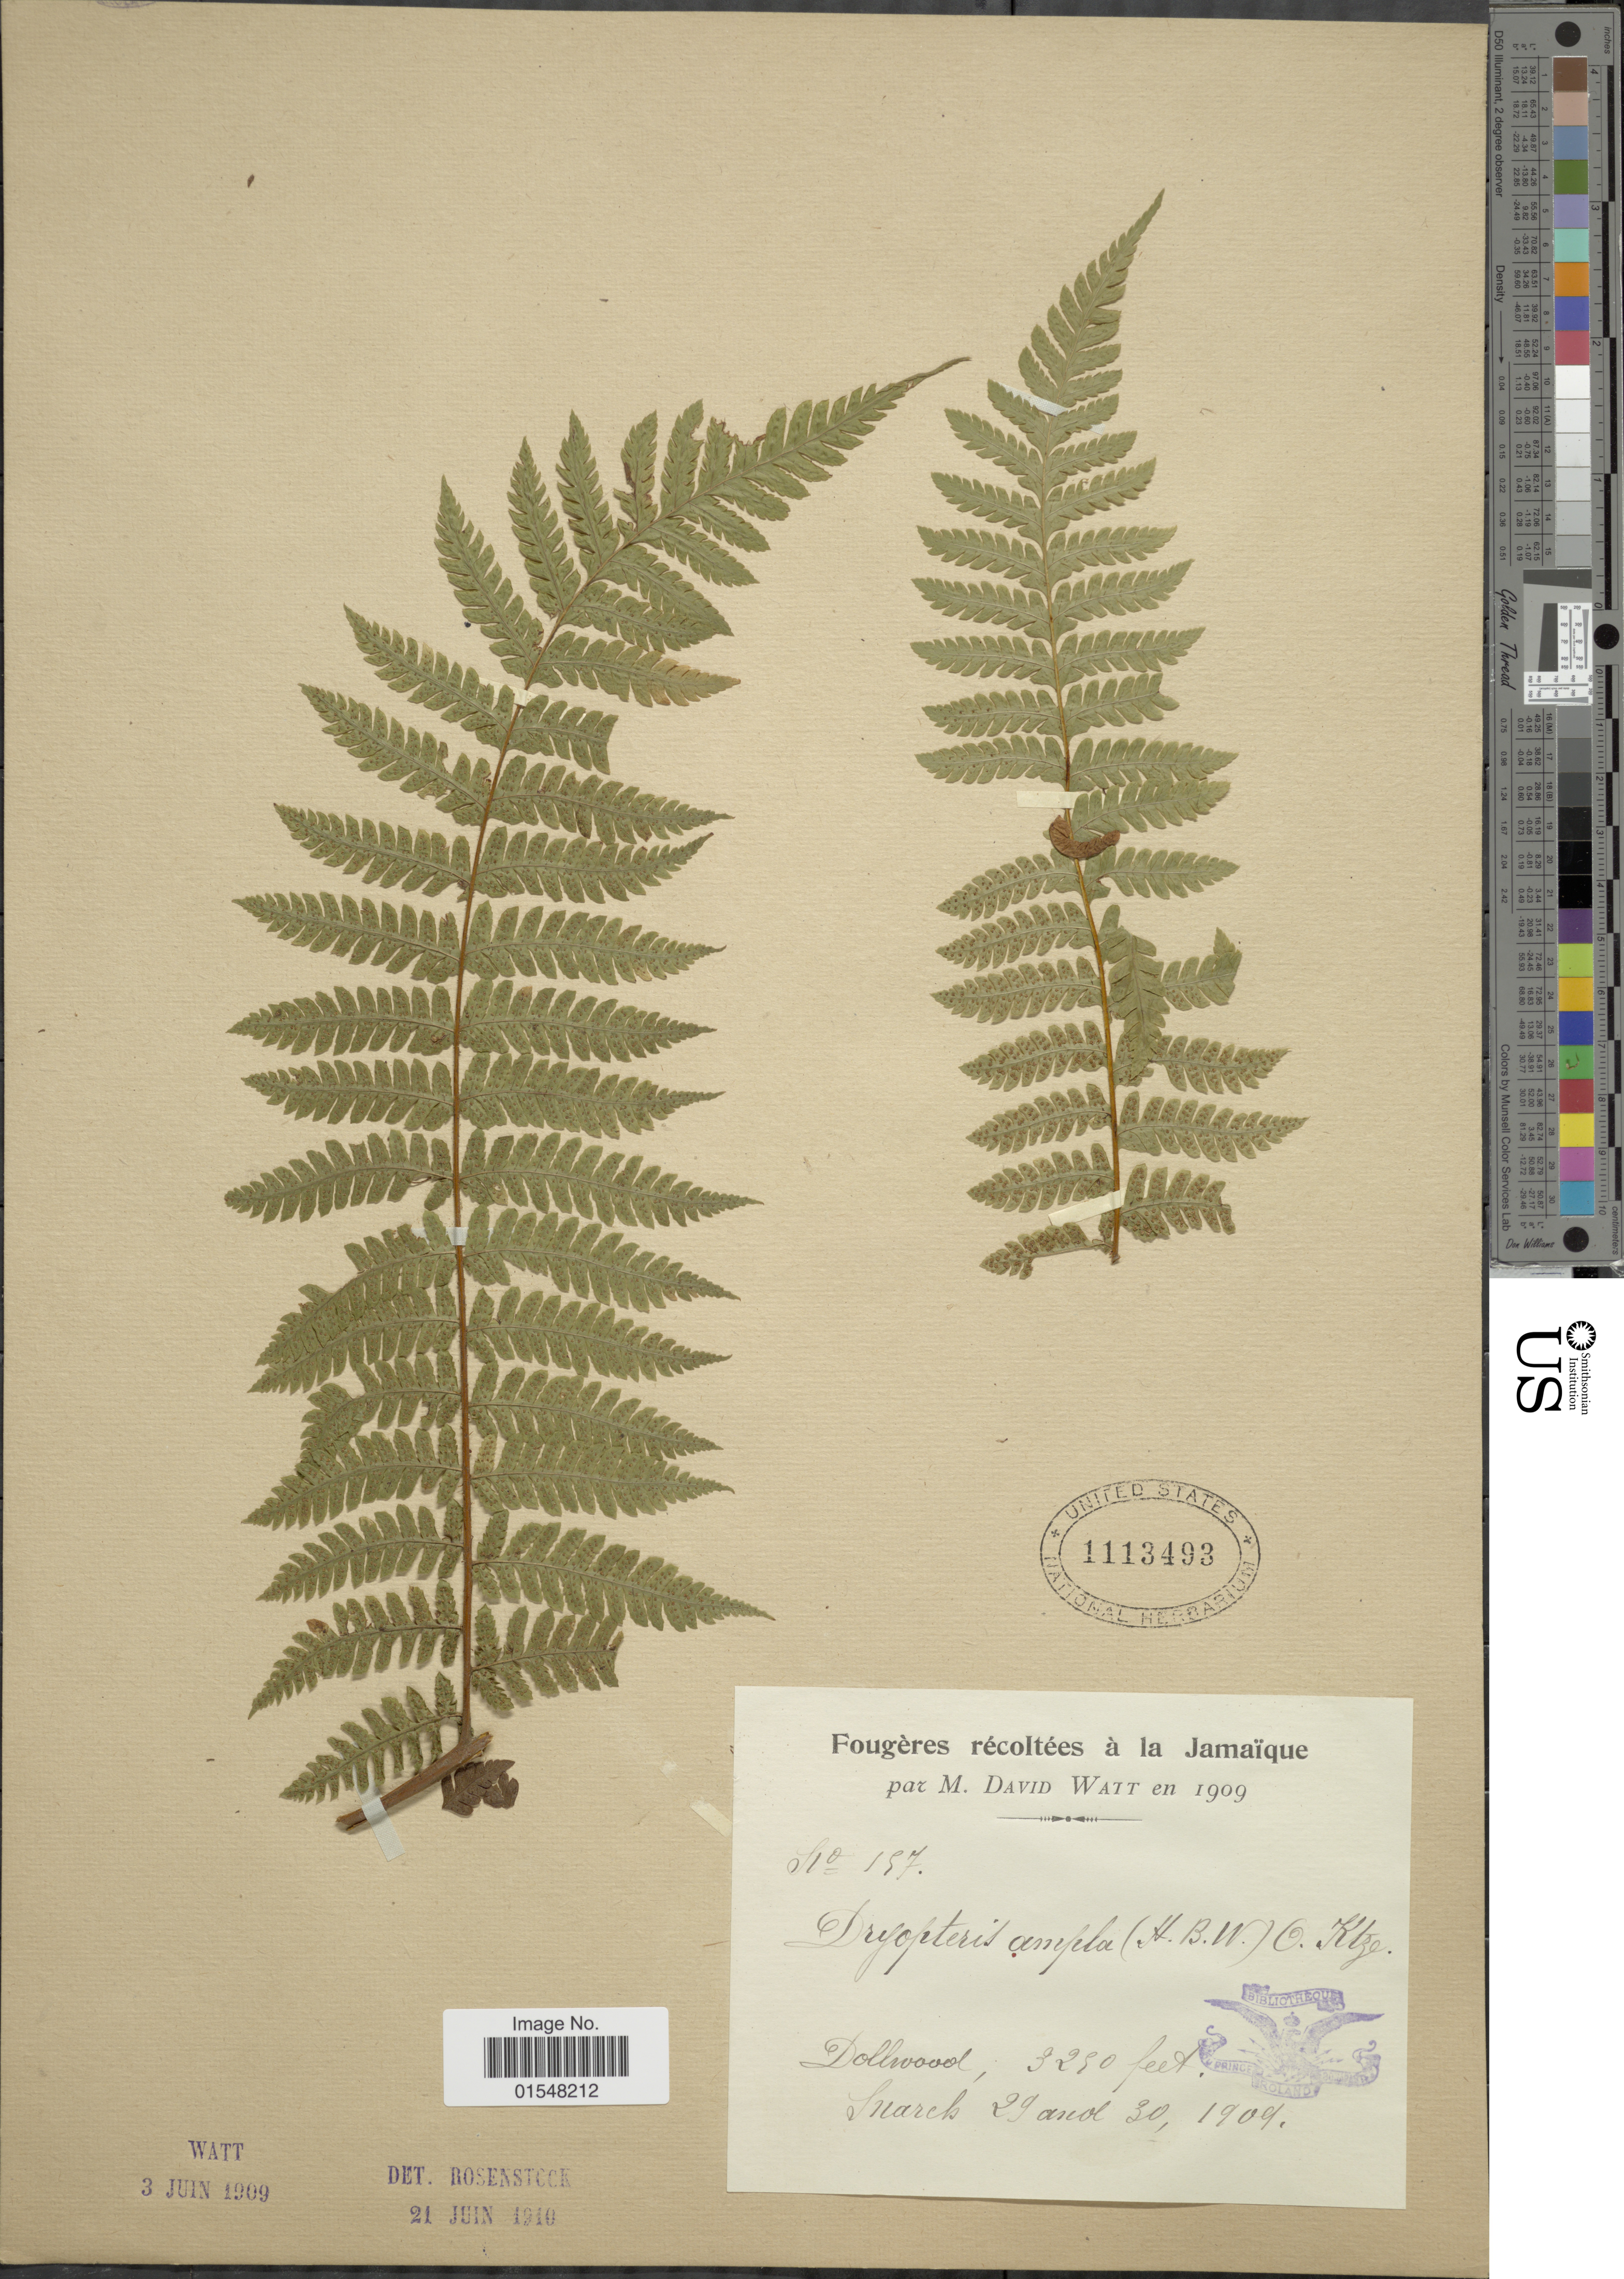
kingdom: Plantae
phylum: Tracheophyta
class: Polypodiopsida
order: Polypodiales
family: Dryopteridaceae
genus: Ctenitis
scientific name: Ctenitis sloanei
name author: (Poepp. ex Spreng.) C.V. Morton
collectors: D. Watt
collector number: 157 *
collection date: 1909-03-29/1909-03-30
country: Jamaica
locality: Dollwood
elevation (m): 1003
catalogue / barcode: US 1113493